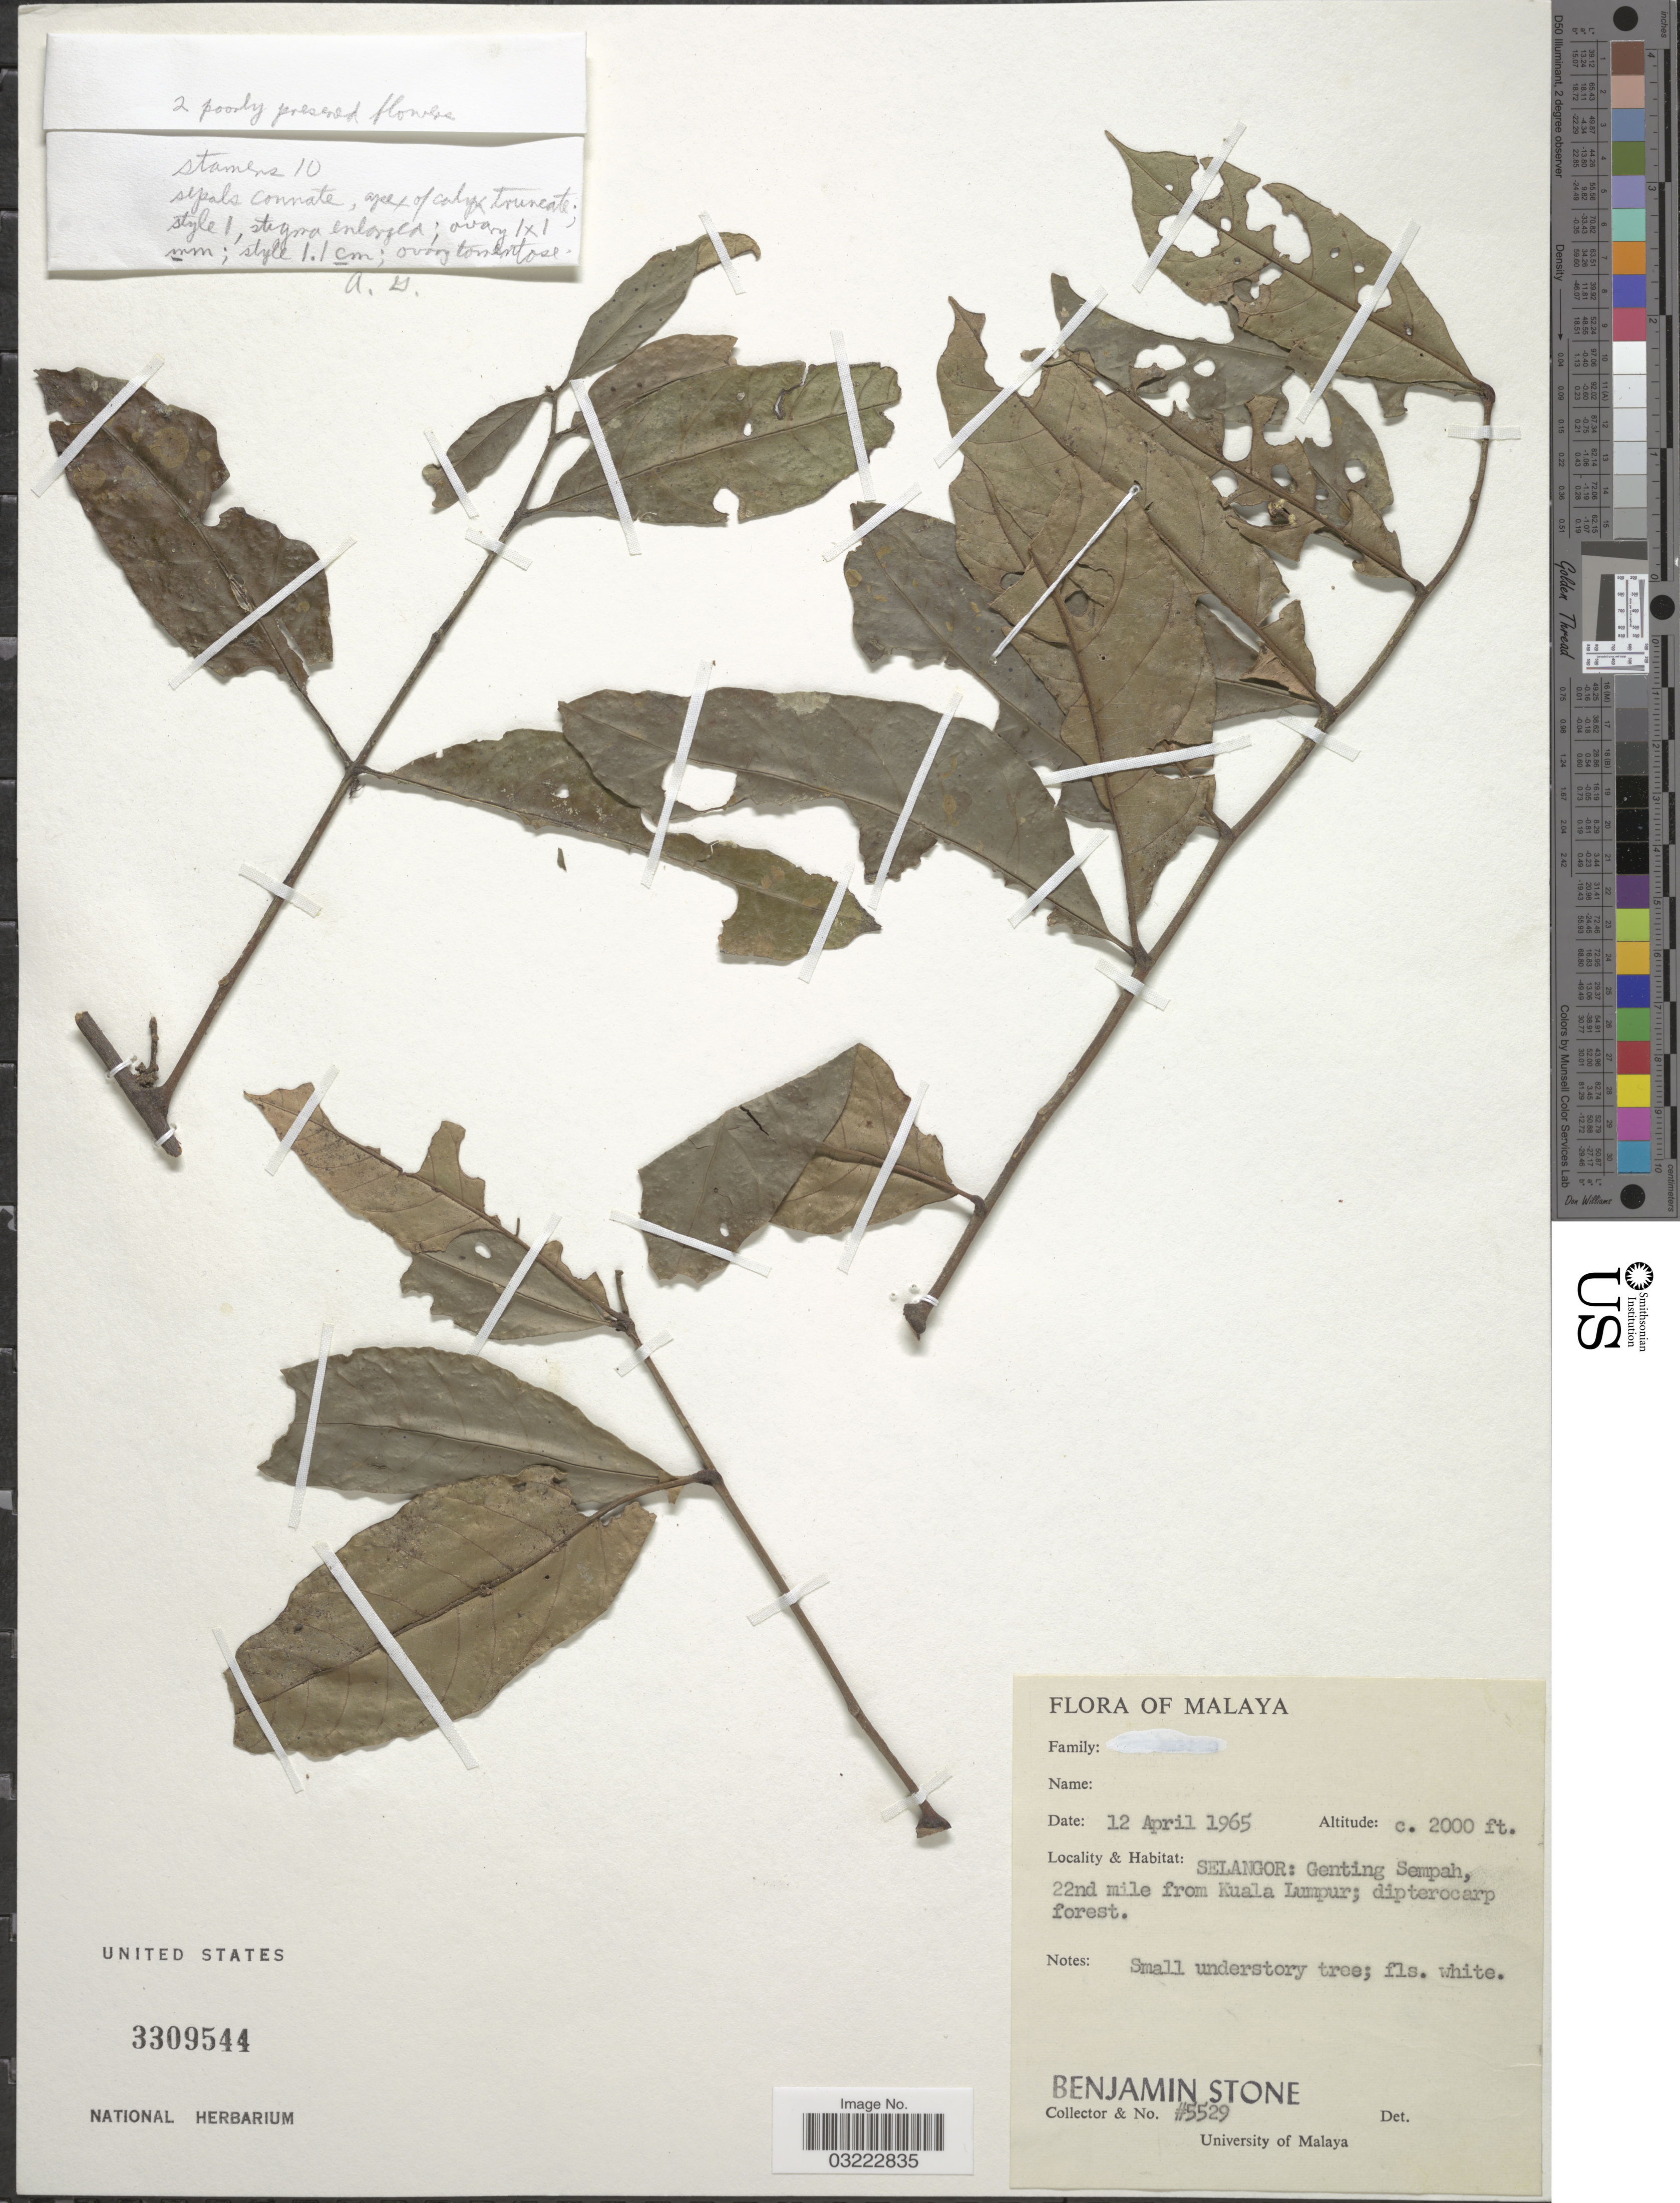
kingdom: Plantae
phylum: Tracheophyta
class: Magnoliopsida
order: Sapindales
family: Meliaceae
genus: Chisocheton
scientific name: Chisocheton pauciflorus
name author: King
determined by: Mabberley, D. J. M.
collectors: B. C. Stone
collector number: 5529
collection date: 1965-04-12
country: Malaysia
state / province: Selangor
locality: Genting Sempah. 22nd mile from Kuala Lumpur.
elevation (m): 610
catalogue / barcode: US 3309544